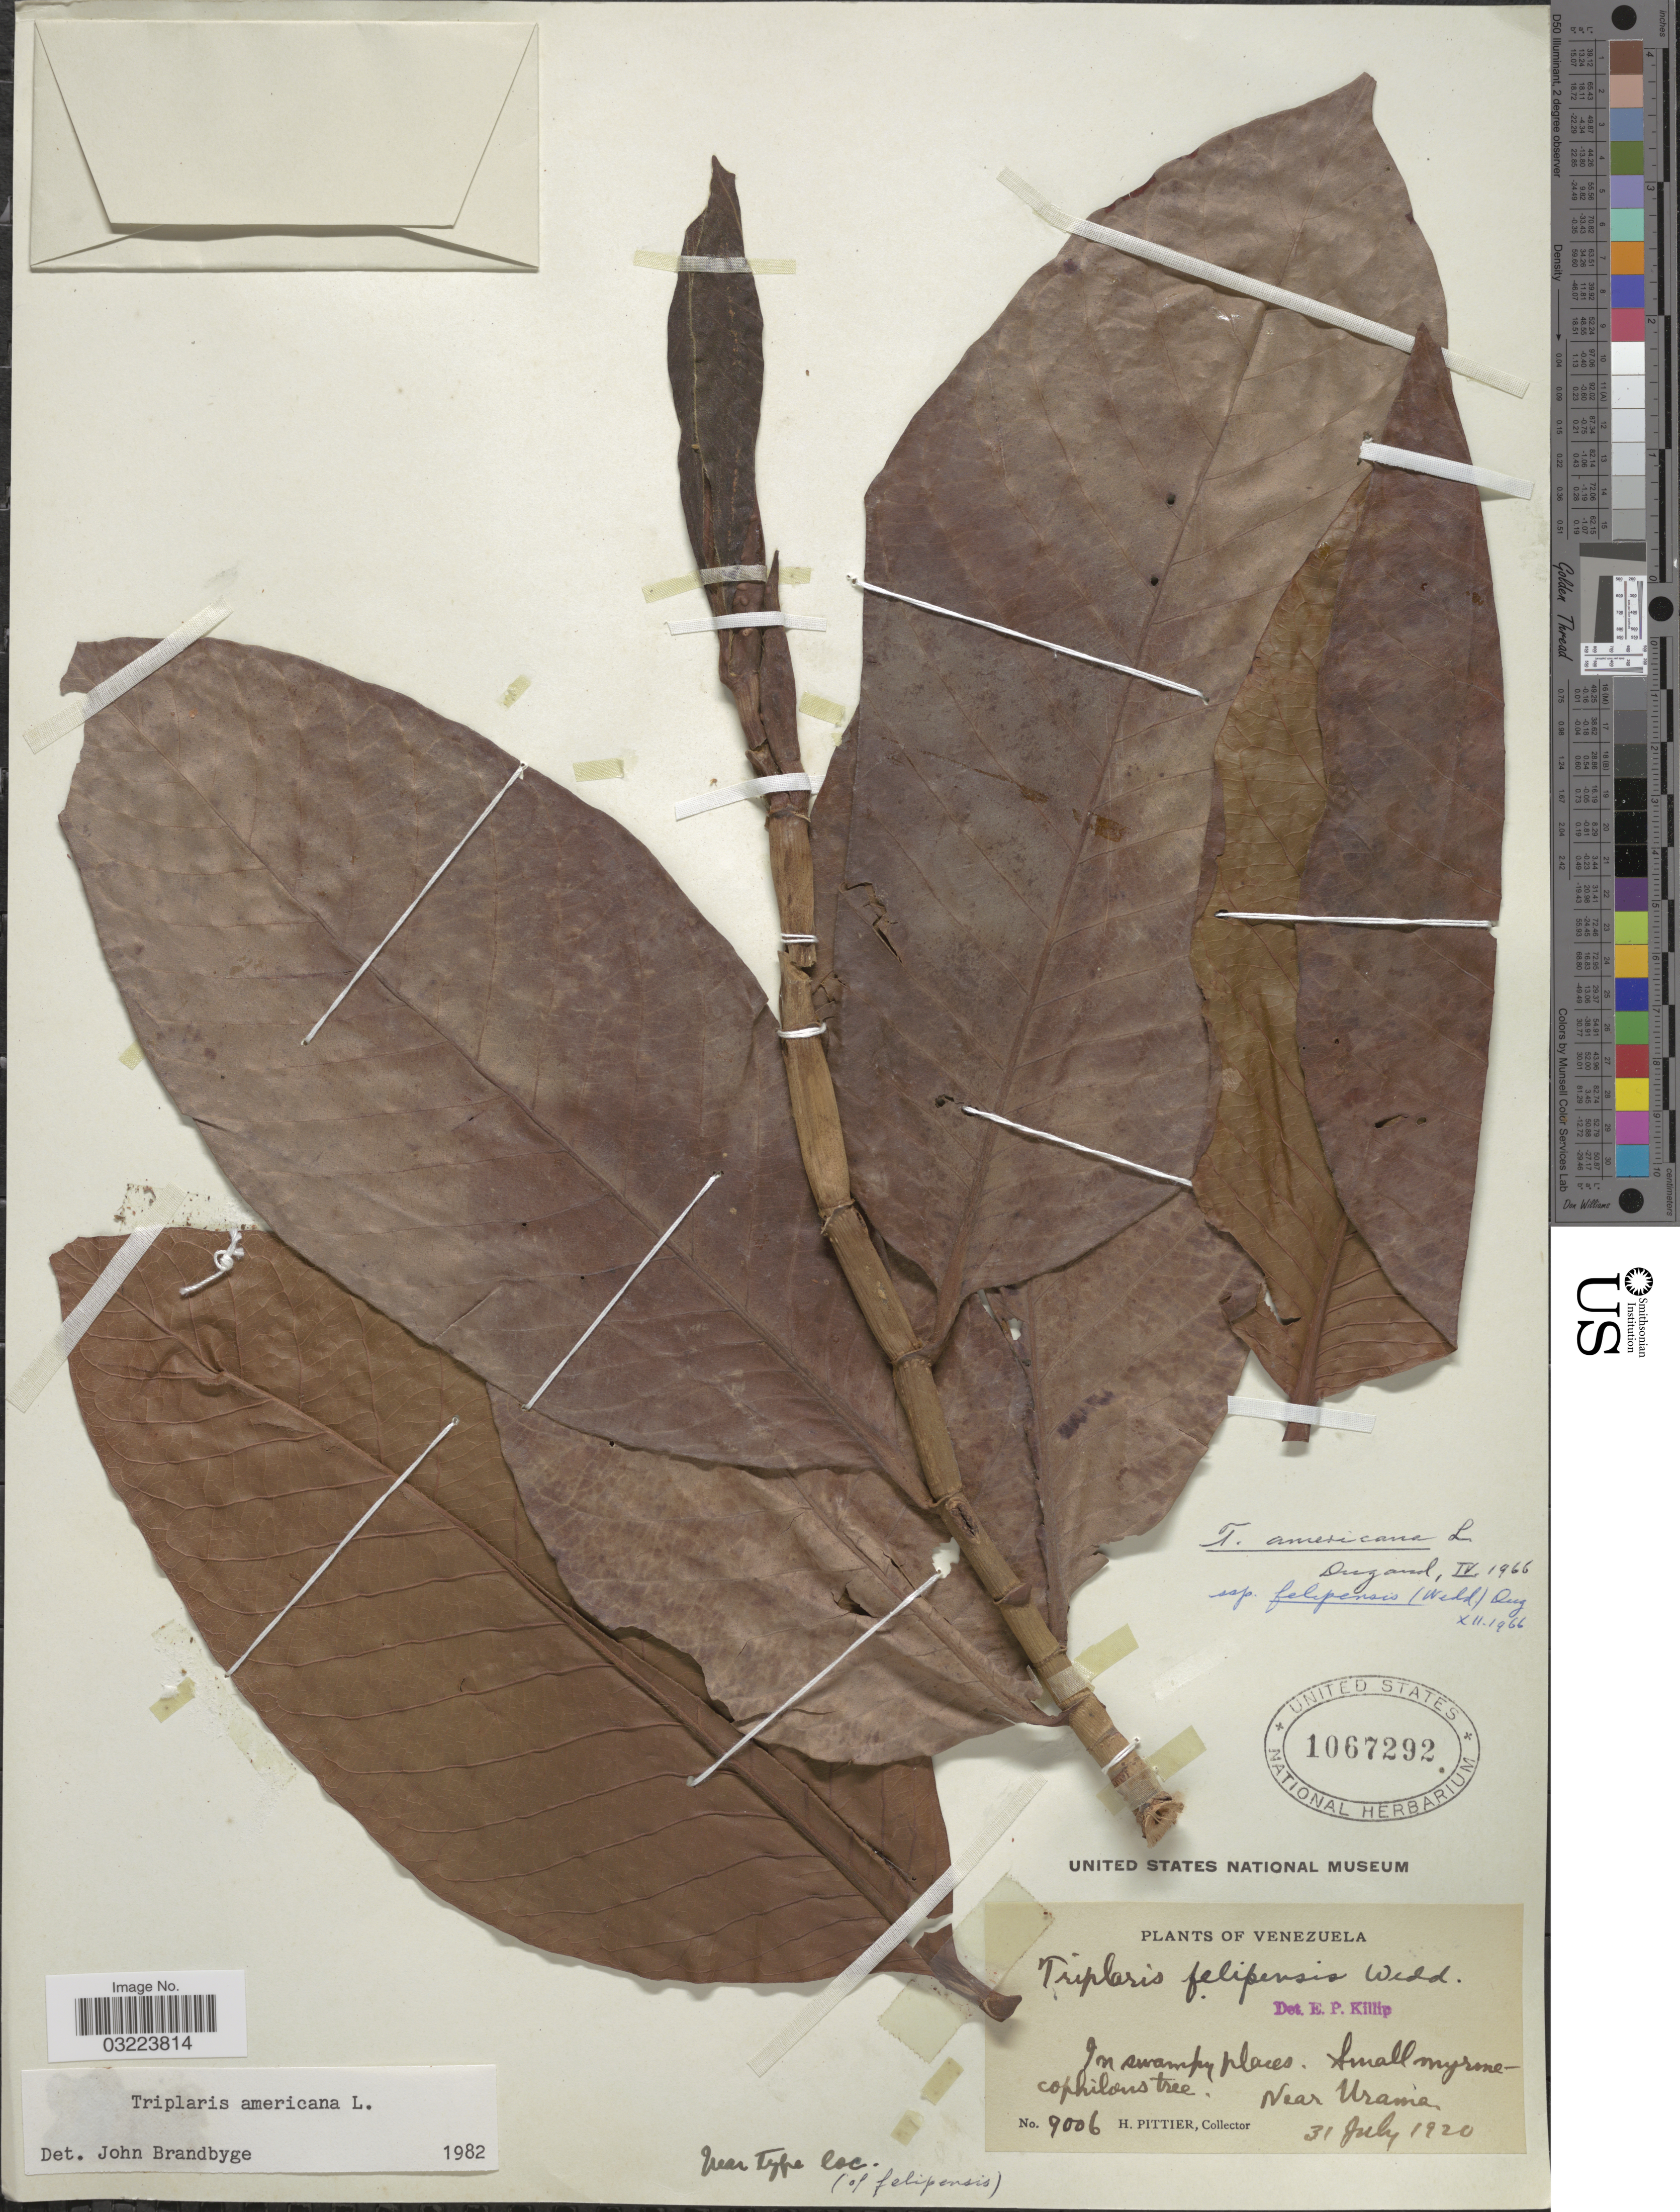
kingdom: Plantae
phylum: Tracheophyta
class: Magnoliopsida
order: Caryophyllales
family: Polygonaceae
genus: Triplaris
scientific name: Triplaris americana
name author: L.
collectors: H. F. Pittier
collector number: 9006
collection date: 1920-07-31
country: Venezuela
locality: Near Urama.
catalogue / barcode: US 1067292